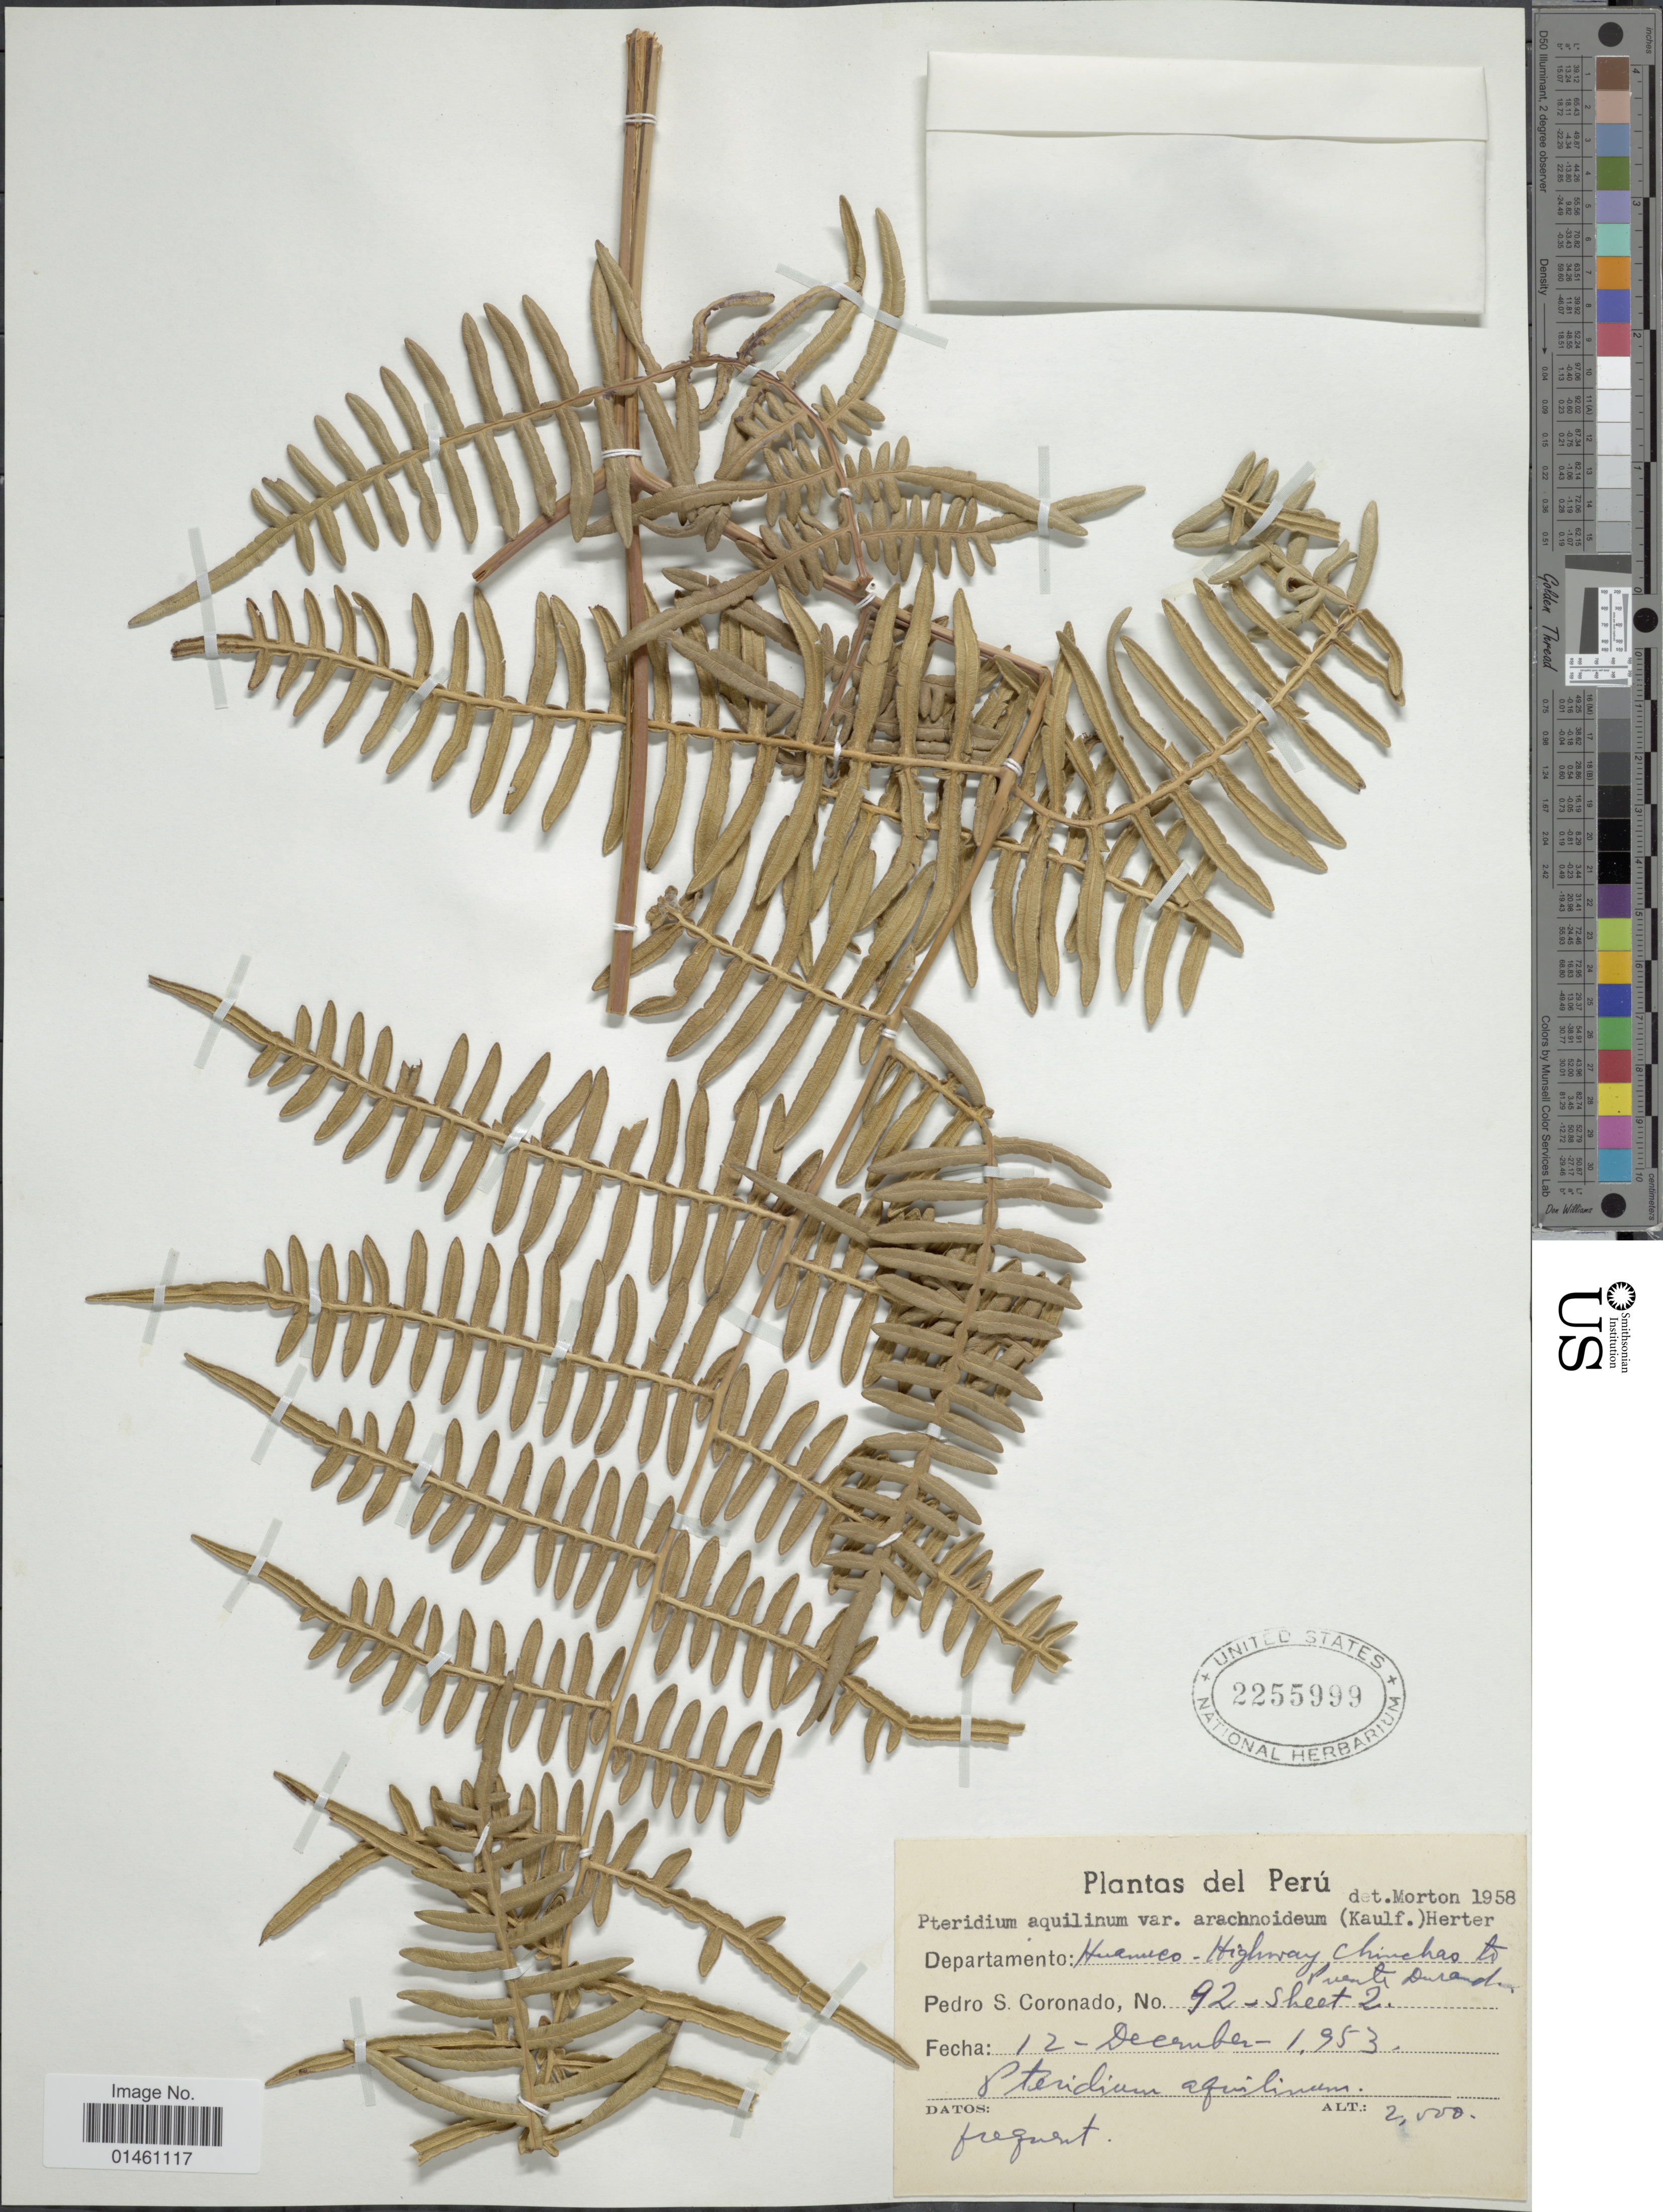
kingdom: Plantae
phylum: Tracheophyta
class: Polypodiopsida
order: Polypodiales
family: Dennstaedtiaceae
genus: Pteridium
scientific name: Pteridium aquilinum var. arachnoideum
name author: (Kaulf.) Herter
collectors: P. Coronado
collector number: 92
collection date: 1953-12-12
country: Peru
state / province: Huánuco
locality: Highway Chinchao to Puente Durand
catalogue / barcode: US 2255999